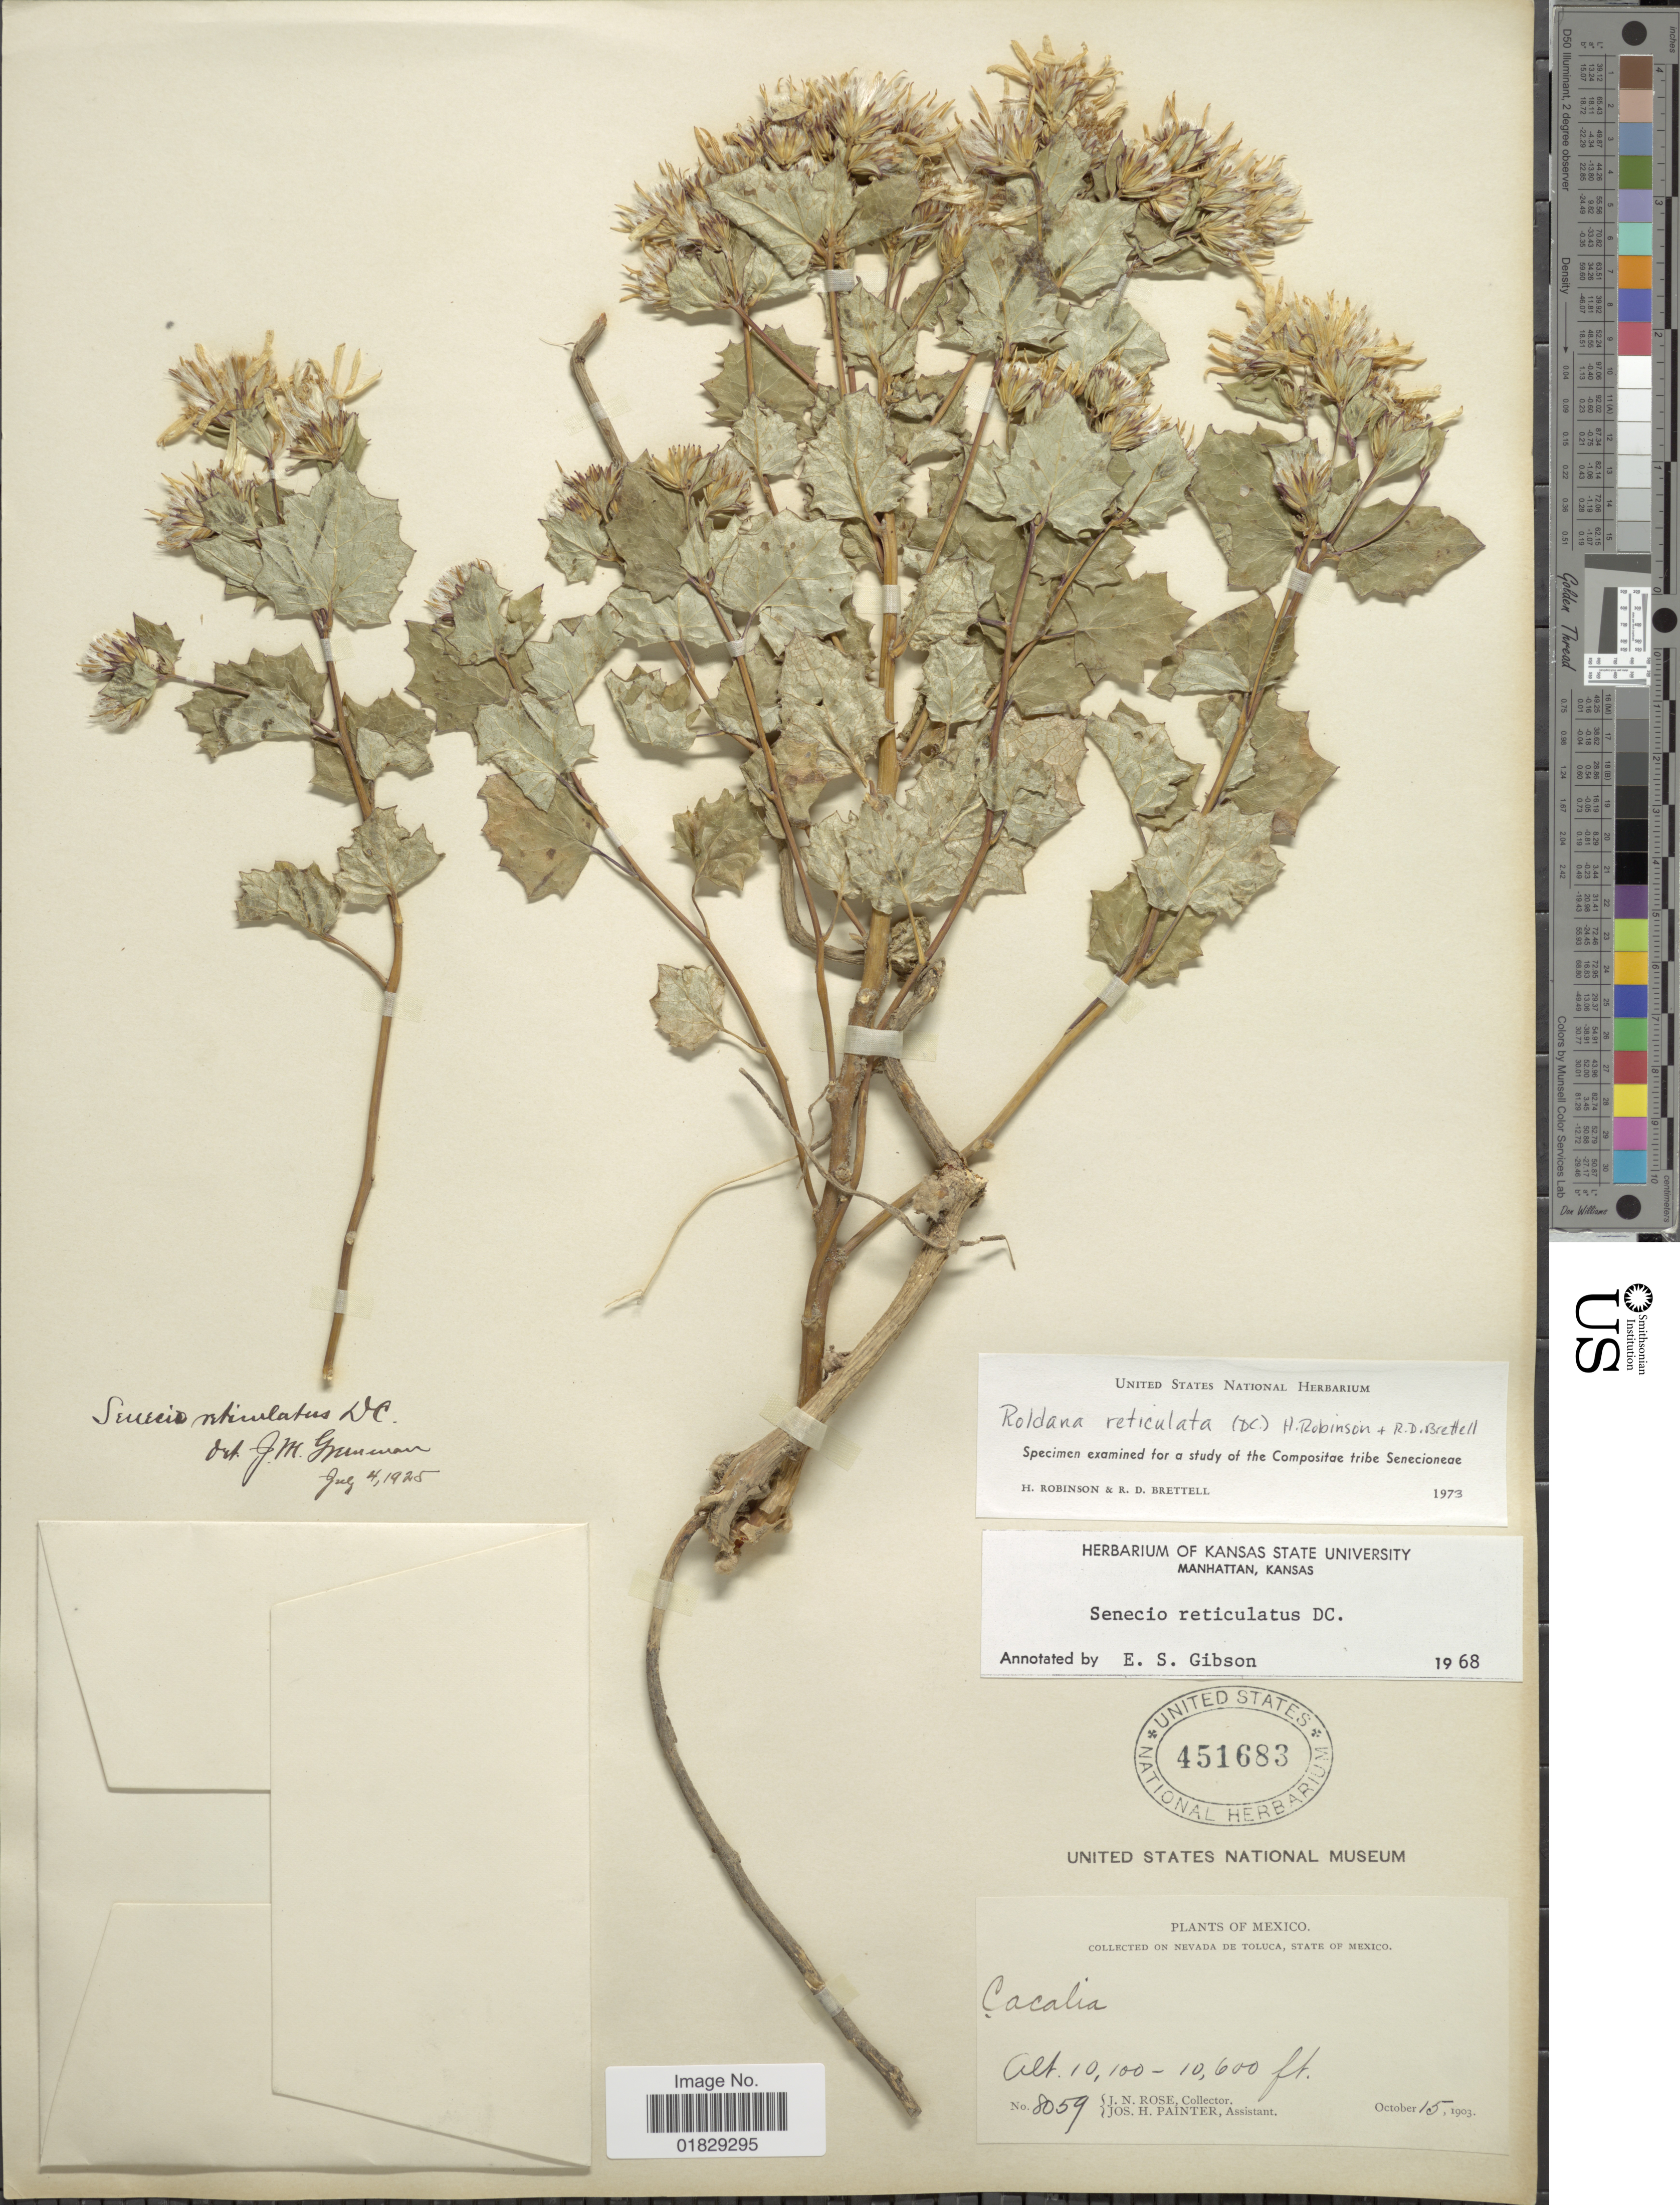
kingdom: Plantae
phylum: Tracheophyta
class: Magnoliopsida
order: Asterales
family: Asteraceae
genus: Roldana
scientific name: Roldana reticulata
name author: (DC.) H. Rob. & Brettell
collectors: J. N. Rose & J. H. Painter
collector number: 8059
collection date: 1903-10-15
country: Mexico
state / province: México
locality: On Nevada de Toluca, State of Mexico.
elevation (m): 3078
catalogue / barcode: US 451683